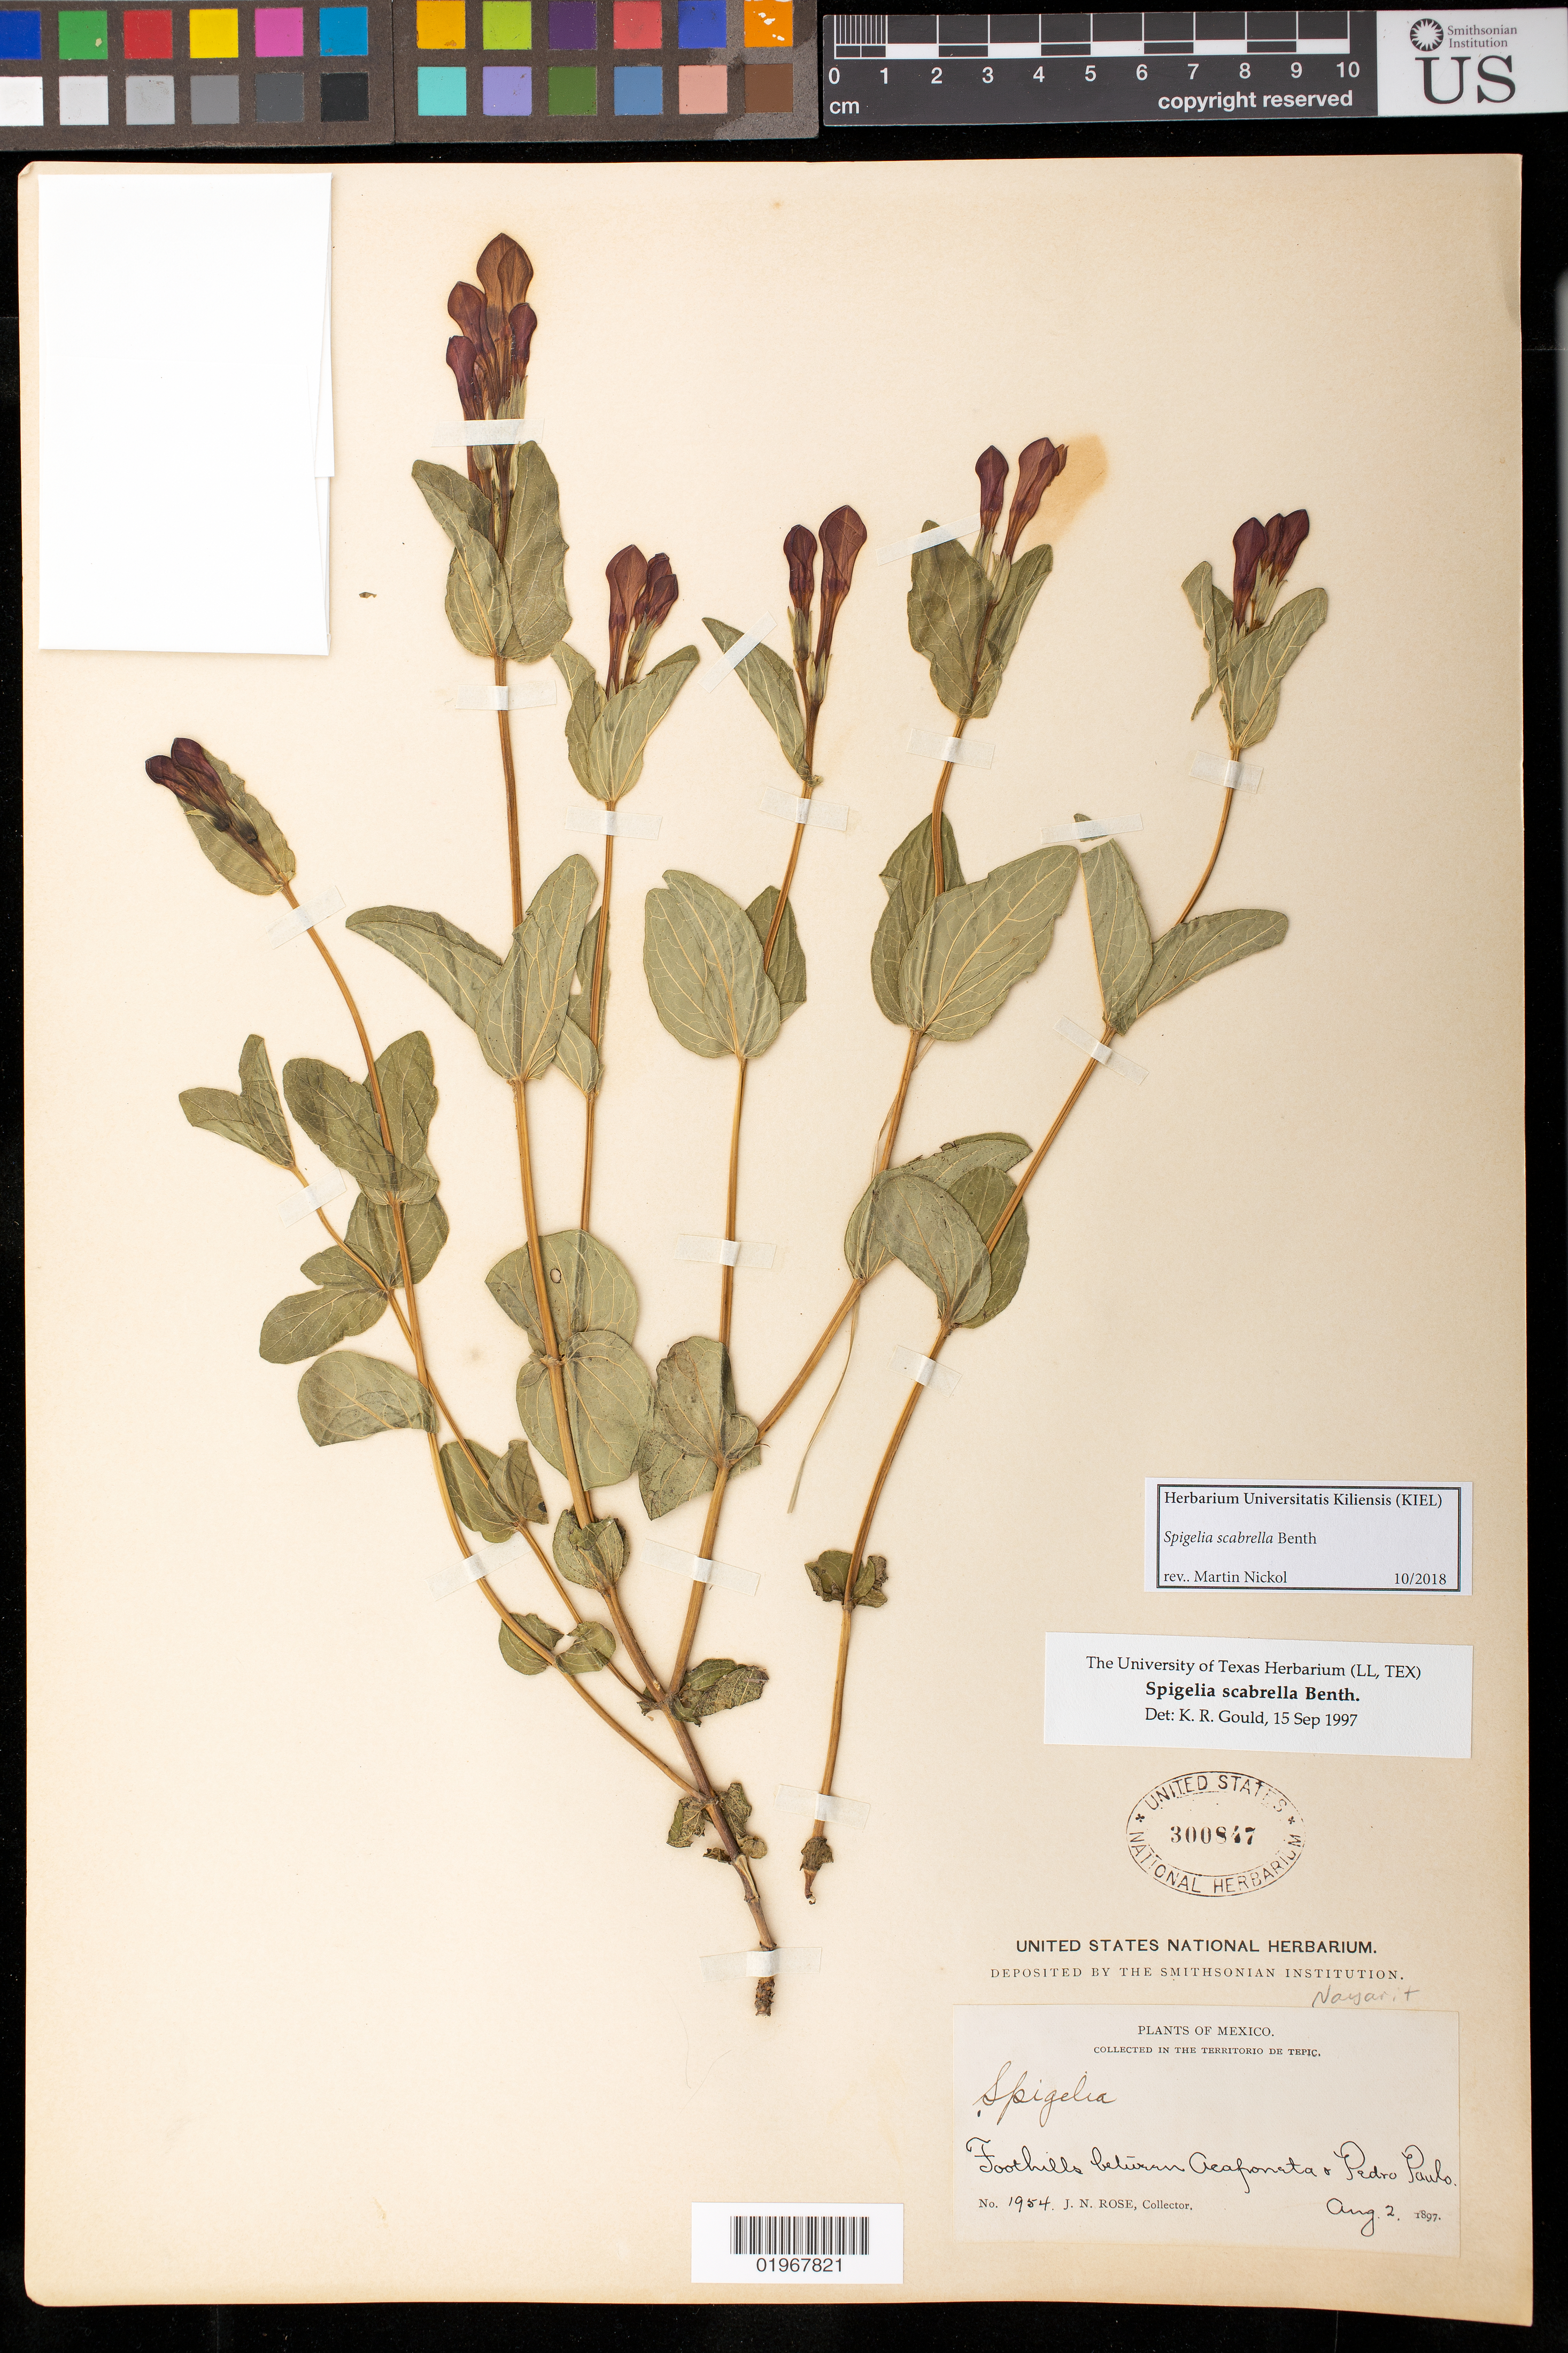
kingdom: Plantae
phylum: Tracheophyta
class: Magnoliopsida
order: Gentianales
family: Loganiaceae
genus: Spigelia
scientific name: Spigelia scabrella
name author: Benth.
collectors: J. N. Rose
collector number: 1954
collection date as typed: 2 August 1897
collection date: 1897-08-02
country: Mexico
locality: Territorio de Tepic, foothills between Acaponeta and Pedro Paulo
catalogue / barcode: US 300847